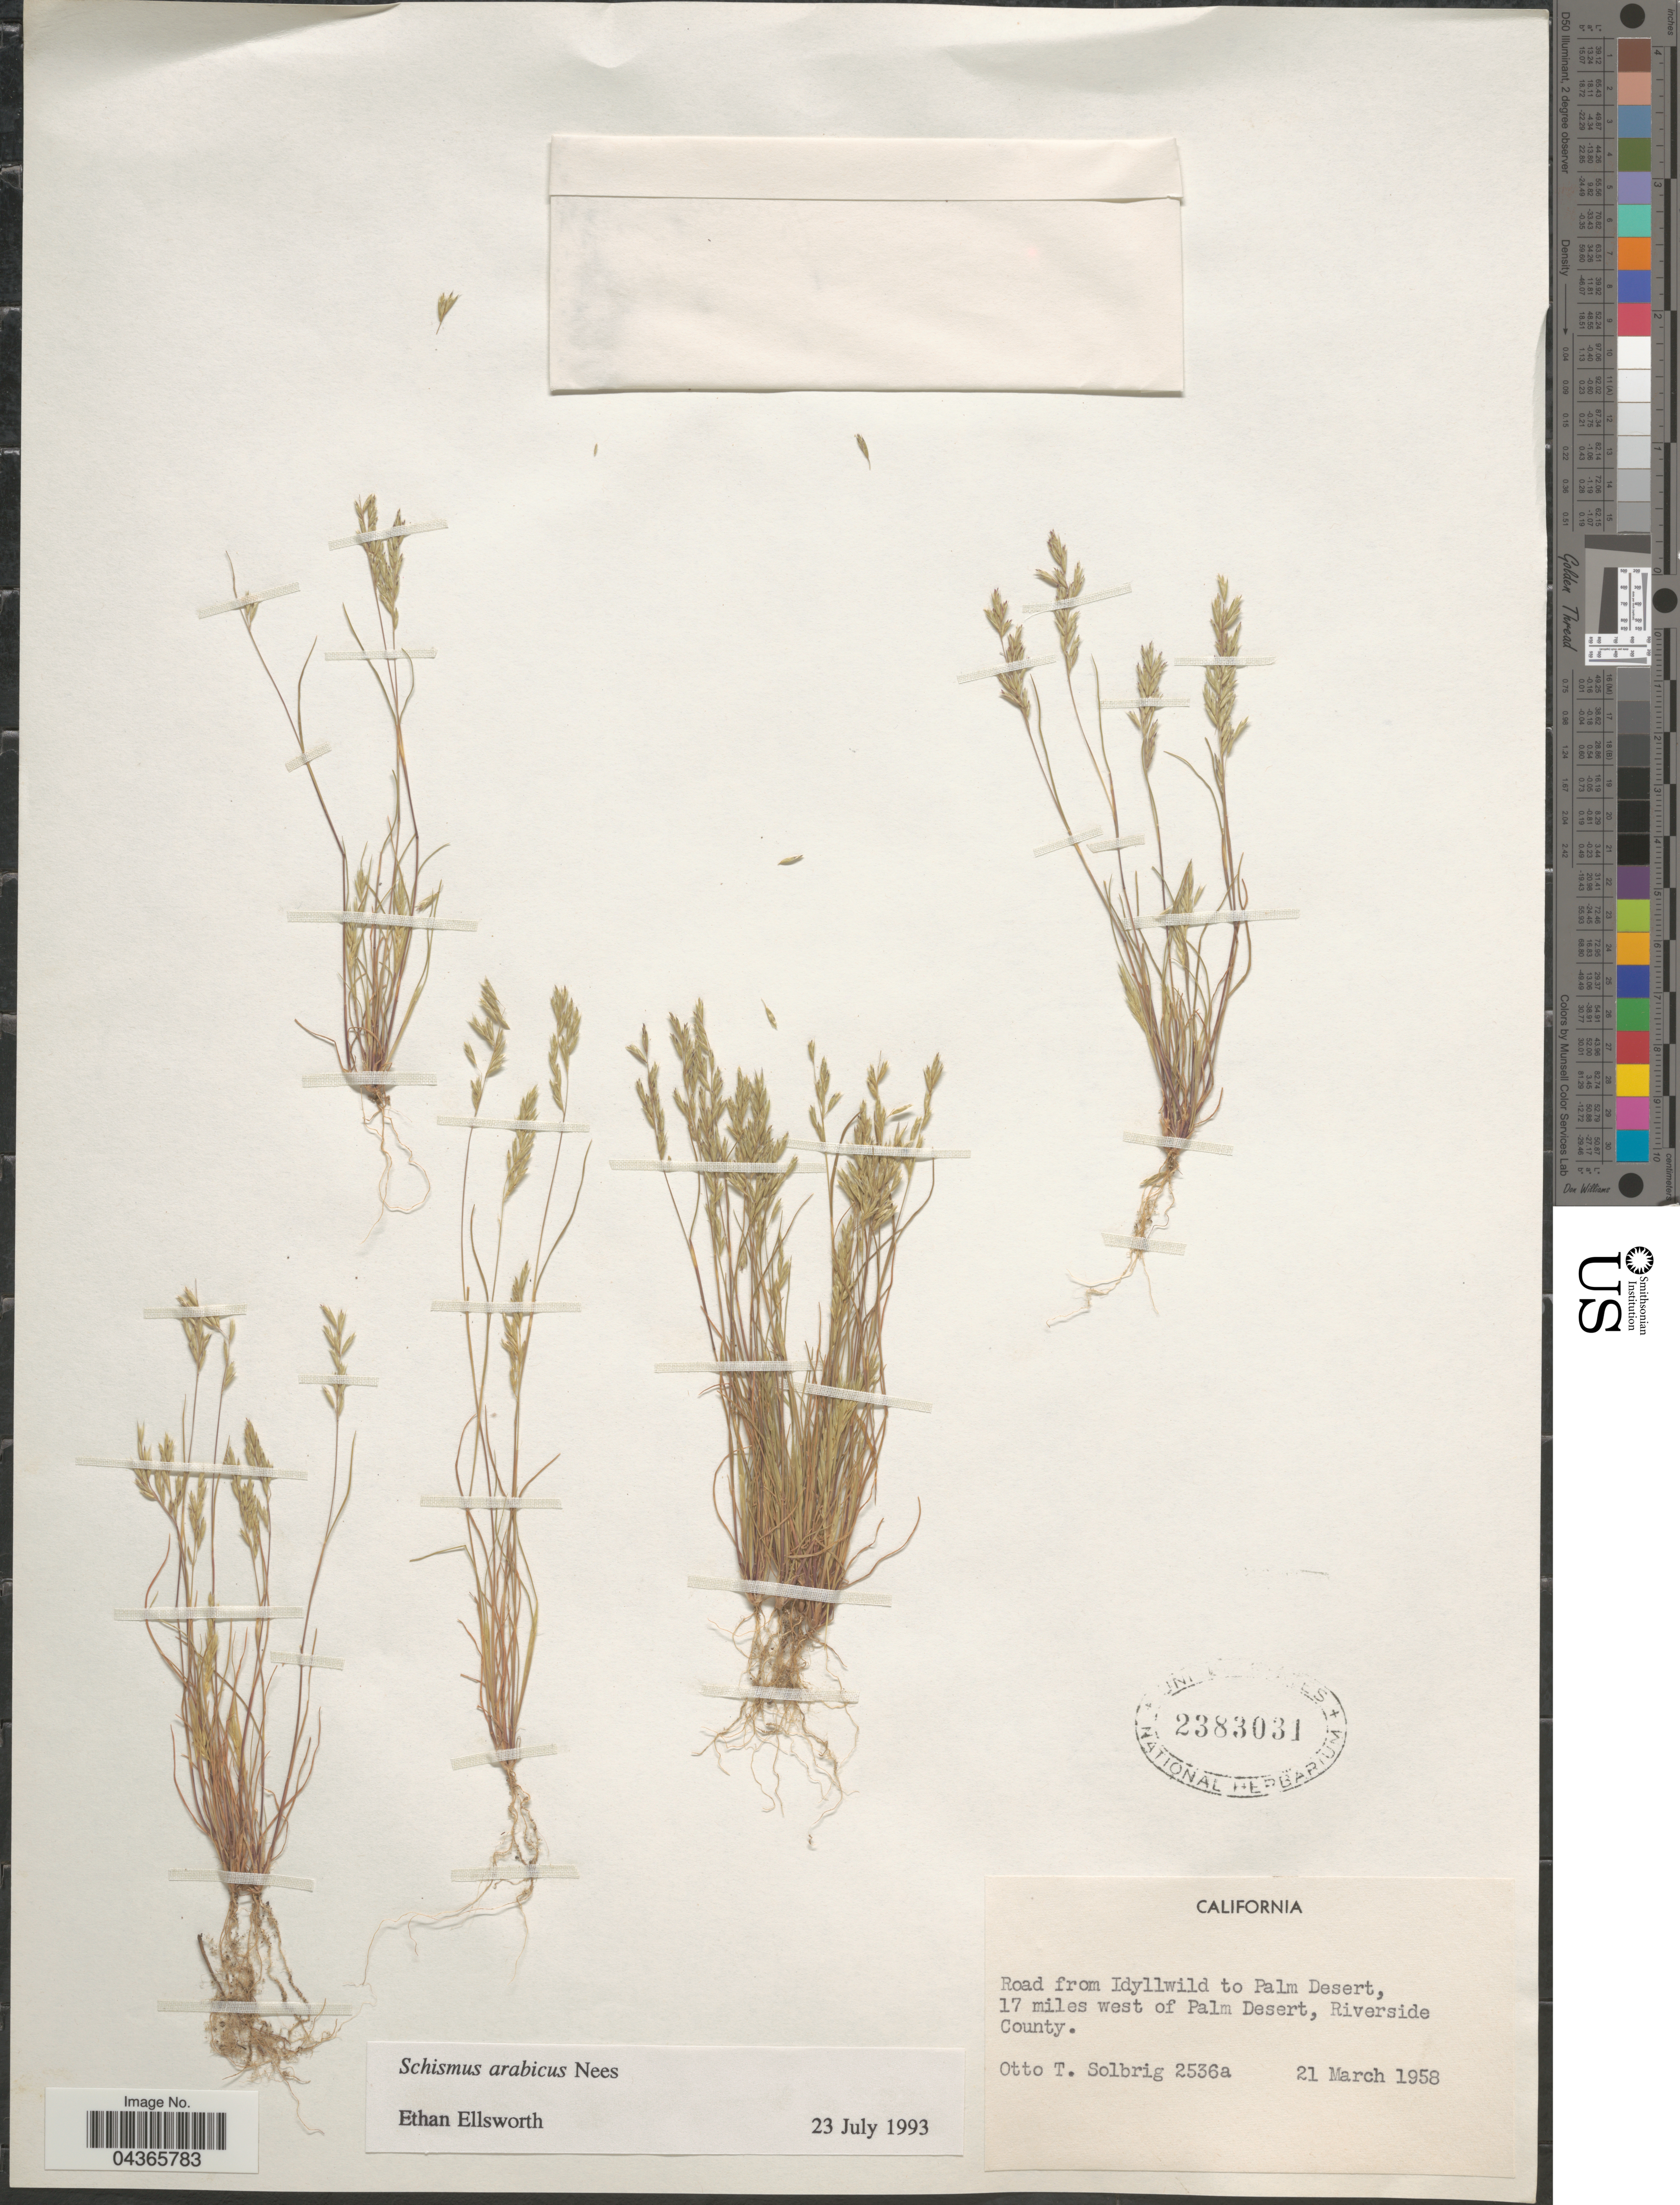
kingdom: Plantae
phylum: Tracheophyta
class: Liliopsida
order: Poales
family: Poaceae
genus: Schismus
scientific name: Schismus arabicus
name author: Nees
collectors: O. T. Solbrig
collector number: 2536a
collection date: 1958-03-21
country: United States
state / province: California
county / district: Riverside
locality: Road from Idyllwild to Palm Desert, 17 miles west of Palm Desert, Riverside County.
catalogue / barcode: US 2383031